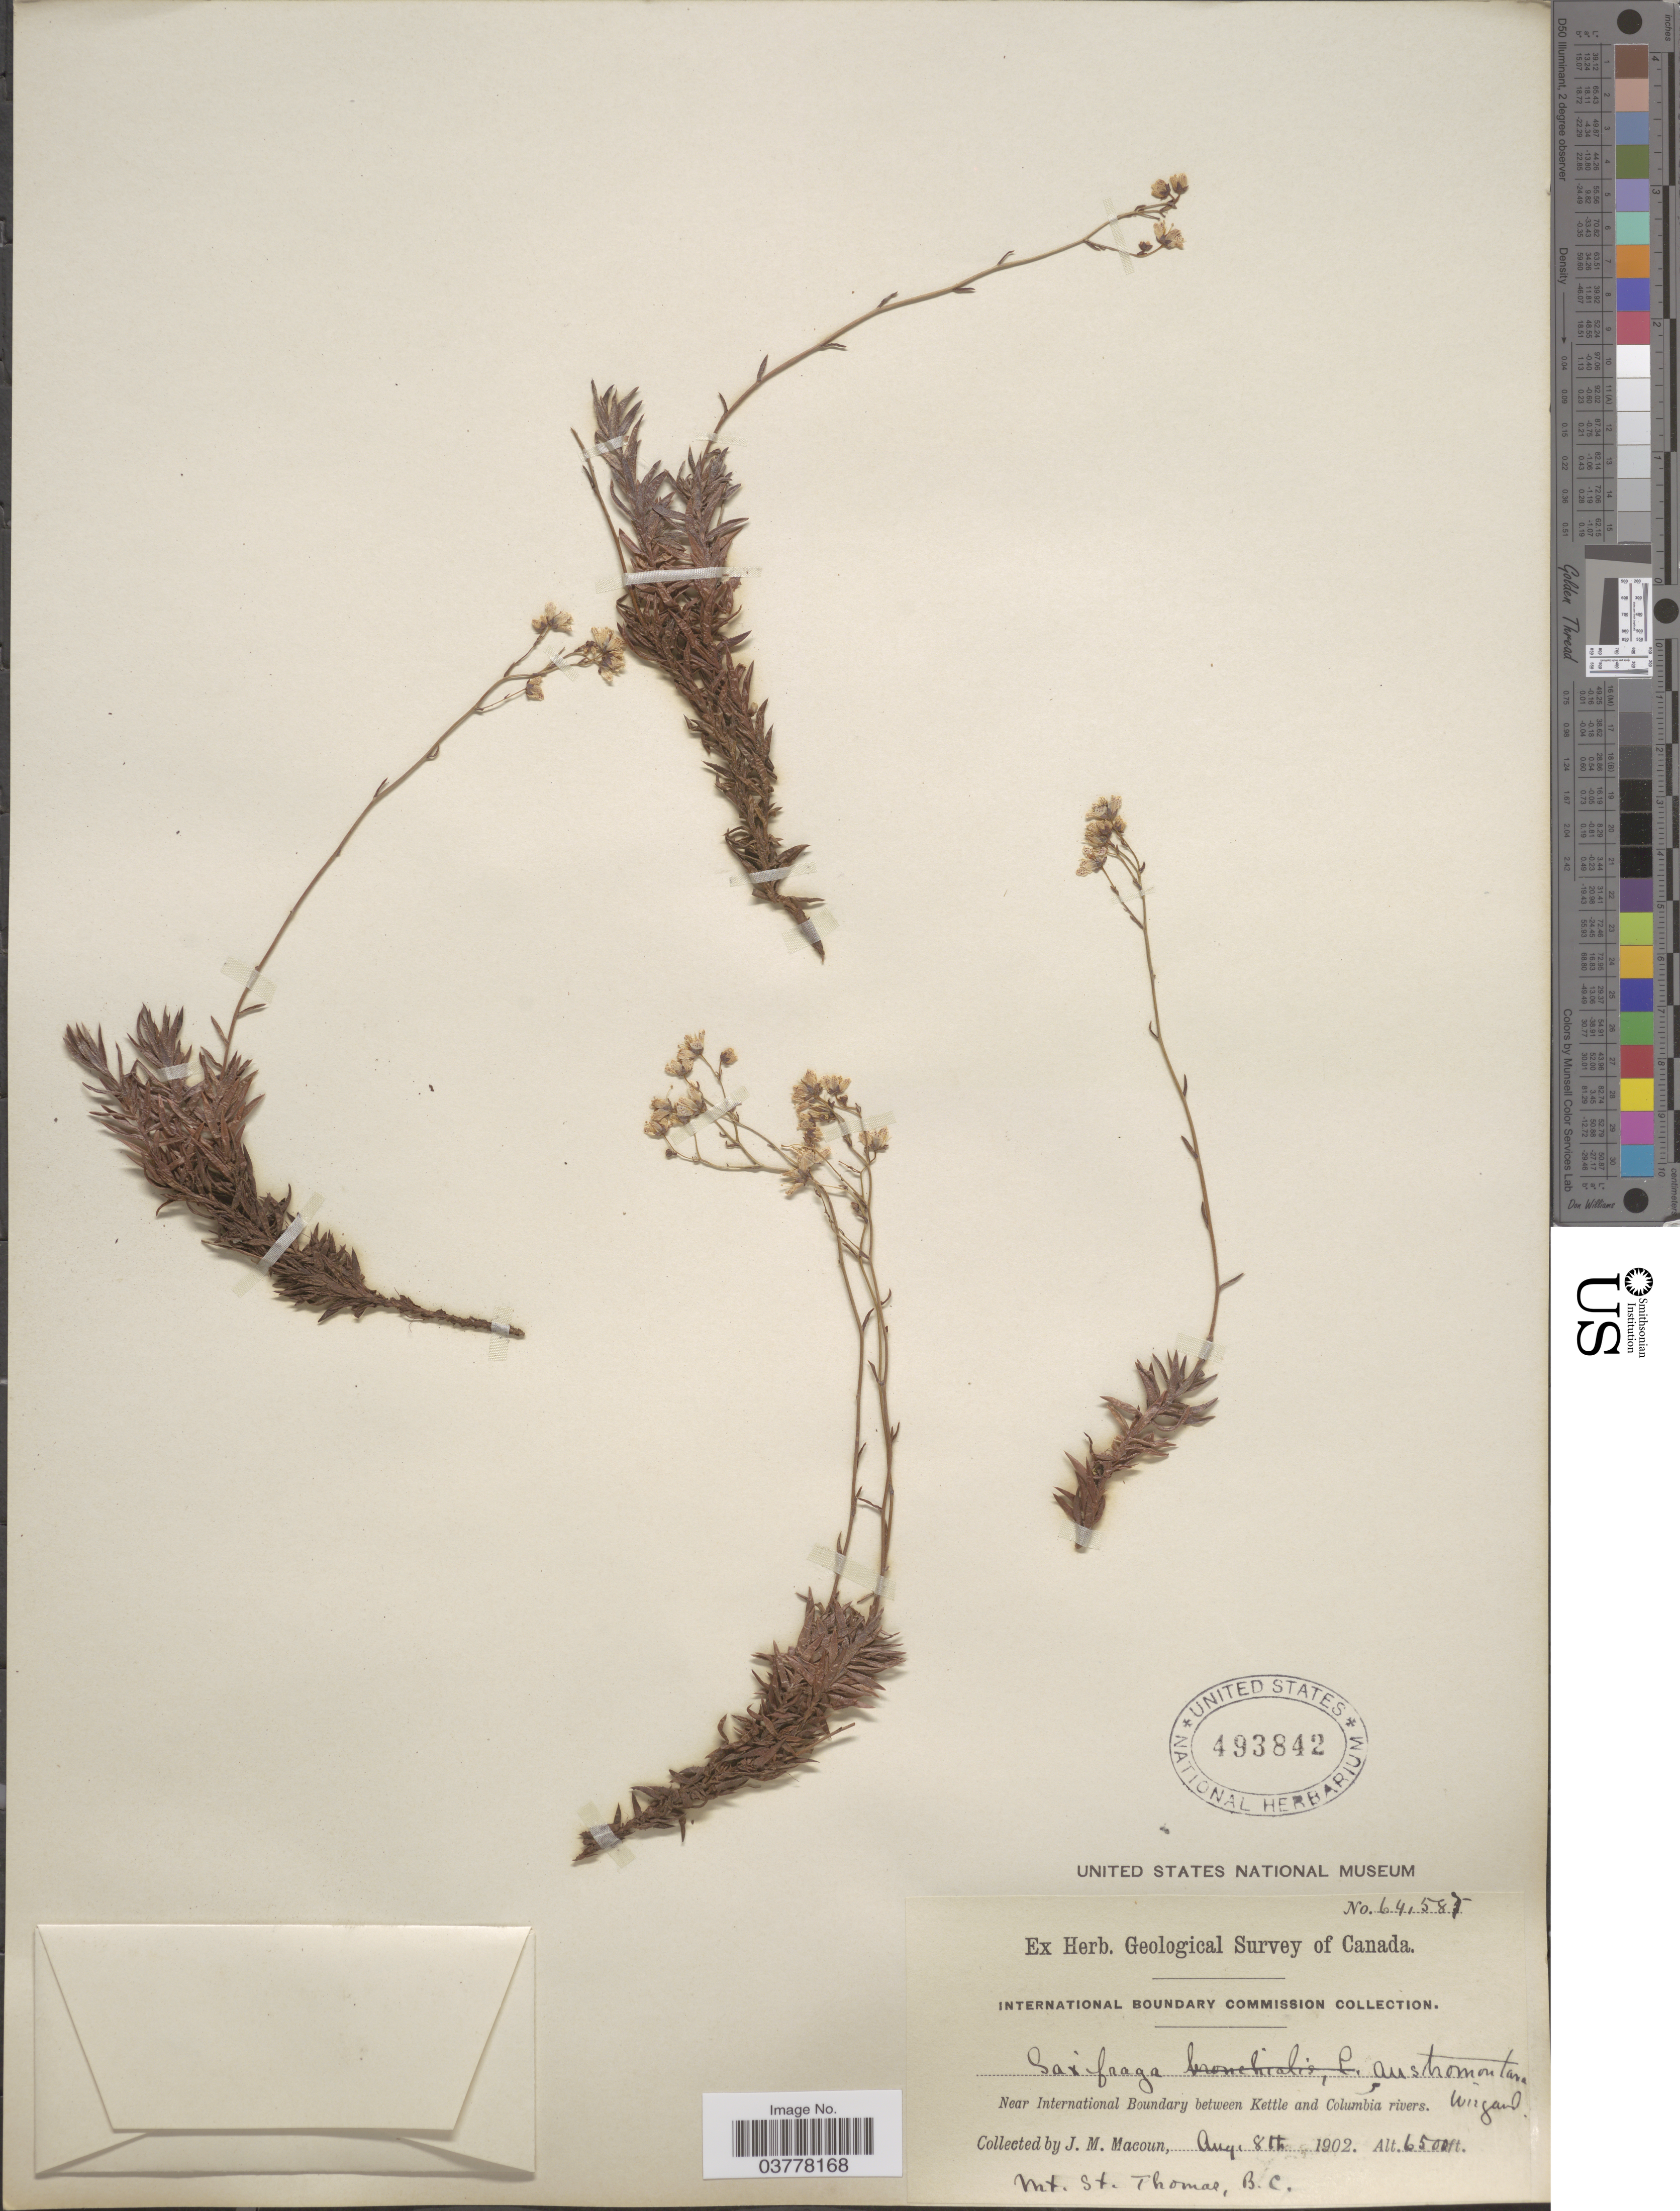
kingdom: Plantae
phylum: Tracheophyta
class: Magnoliopsida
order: Saxifragales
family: Saxifragaceae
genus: Saxifraga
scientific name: Saxifraga bronchialis subsp. austromontana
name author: (Wiegand) Piper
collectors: J. M. Macoun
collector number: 64587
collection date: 1902-08-08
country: Canada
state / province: British Columbia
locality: Near International Boundary between Kettle and Columbia rivers. Mt. St. Thomas.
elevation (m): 1981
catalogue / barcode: US 493842